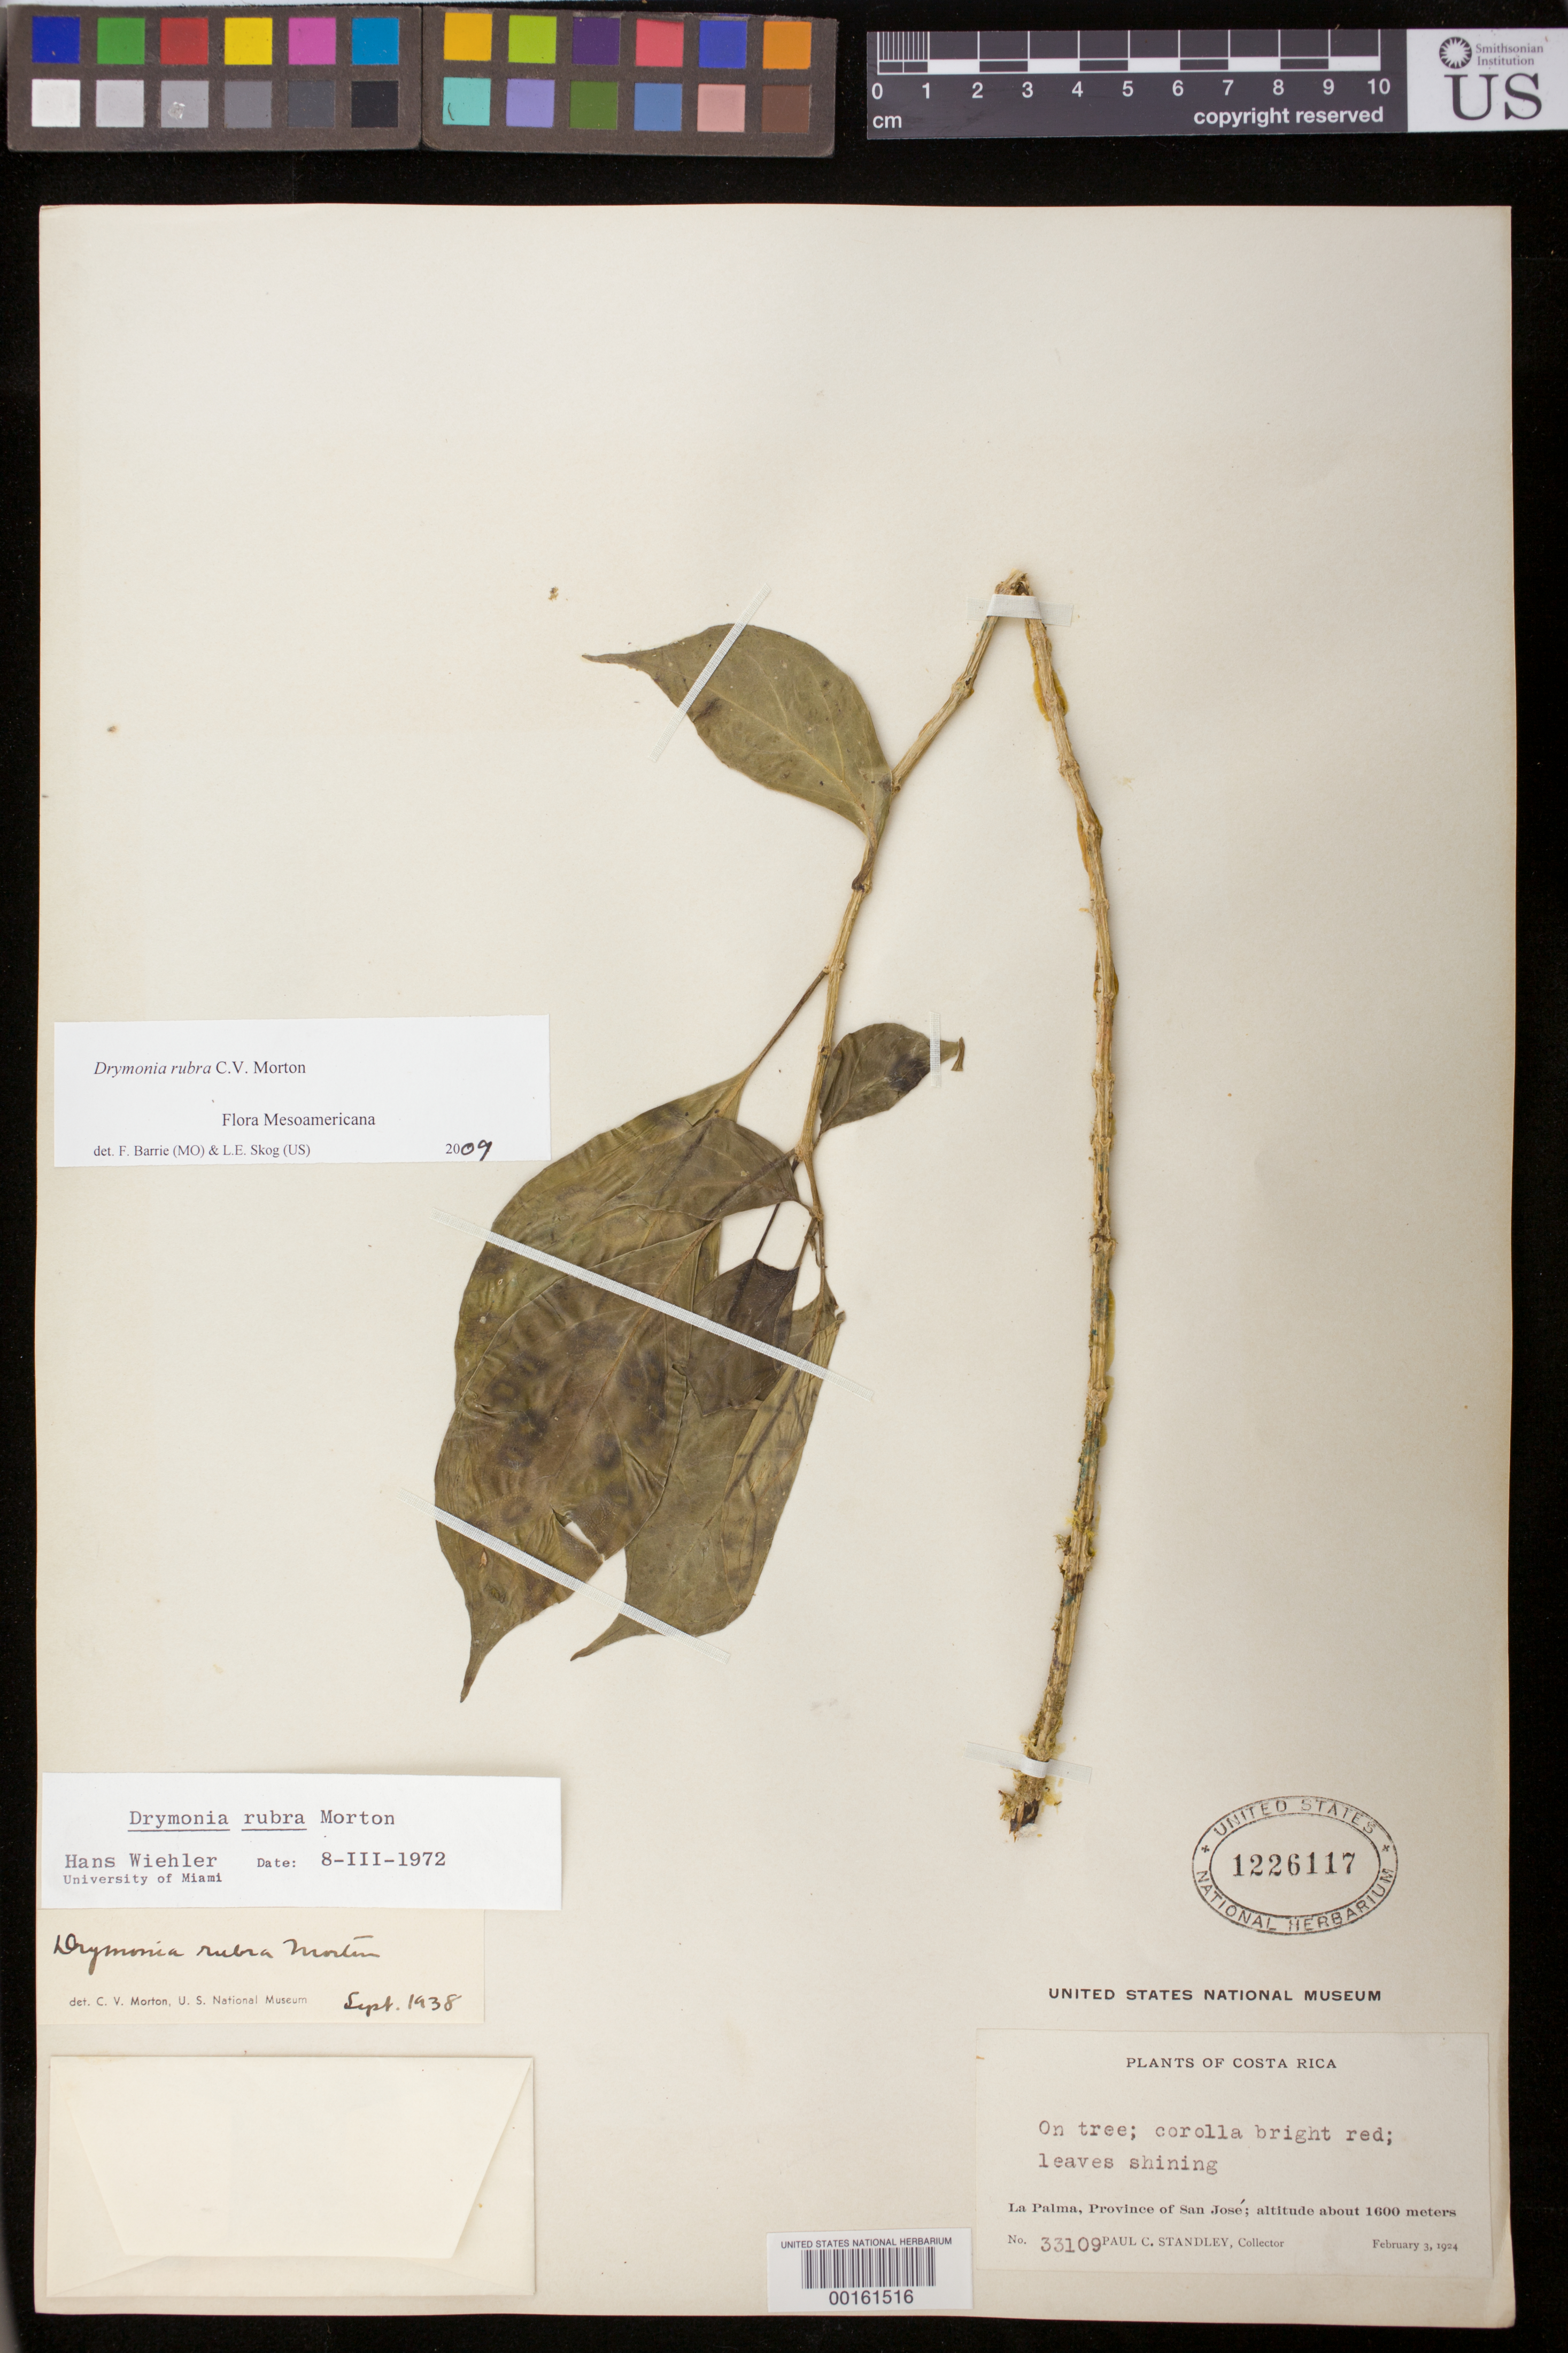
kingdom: Plantae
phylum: Tracheophyta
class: Magnoliopsida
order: Lamiales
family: Gesneriaceae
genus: Drymonia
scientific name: Drymonia rubra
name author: C.V. Morton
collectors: P. C. Standley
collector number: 33109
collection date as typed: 03 Feb 1924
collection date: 1924-02-03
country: Costa Rica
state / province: San José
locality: La Palma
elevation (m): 1600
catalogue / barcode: US 1226117